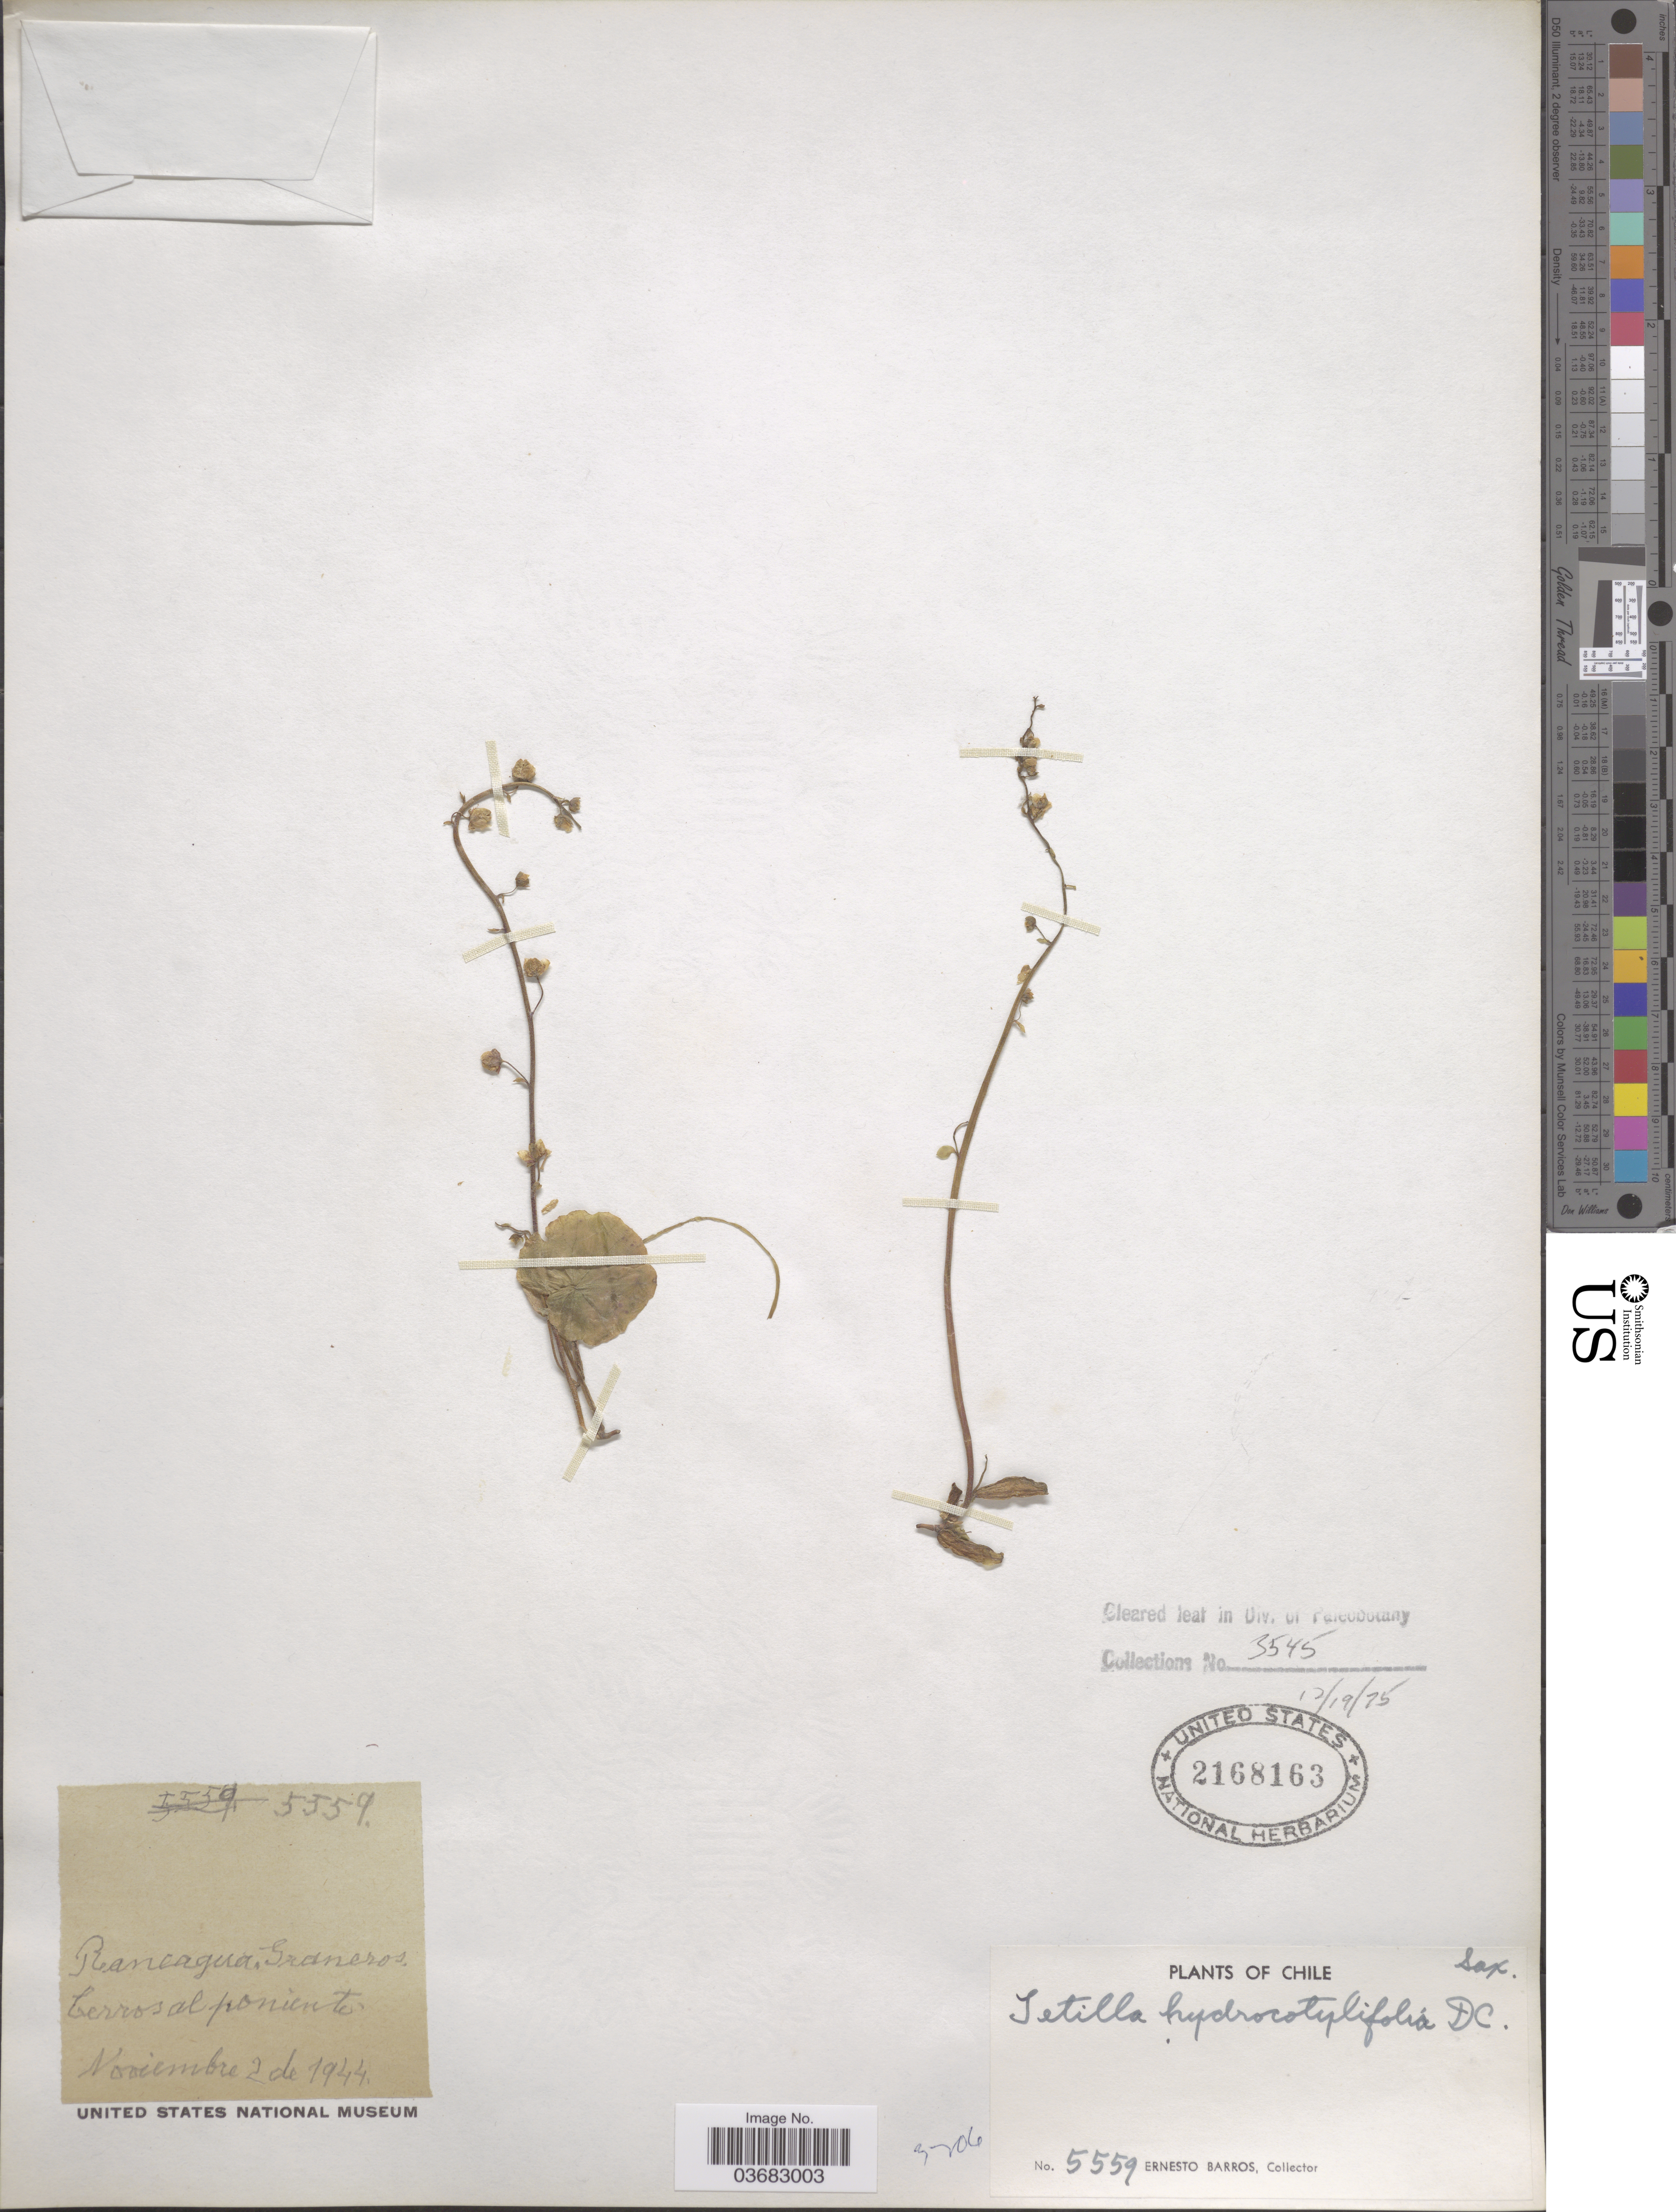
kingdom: Plantae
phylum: Tracheophyta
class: Magnoliopsida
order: Geraniales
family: Francoaceae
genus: Tetilla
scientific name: Tetilla hydrocotylifolia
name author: DC.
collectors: E. Barros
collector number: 5559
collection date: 1944-11-02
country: Chile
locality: Cerros al poniente.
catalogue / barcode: US 2168163